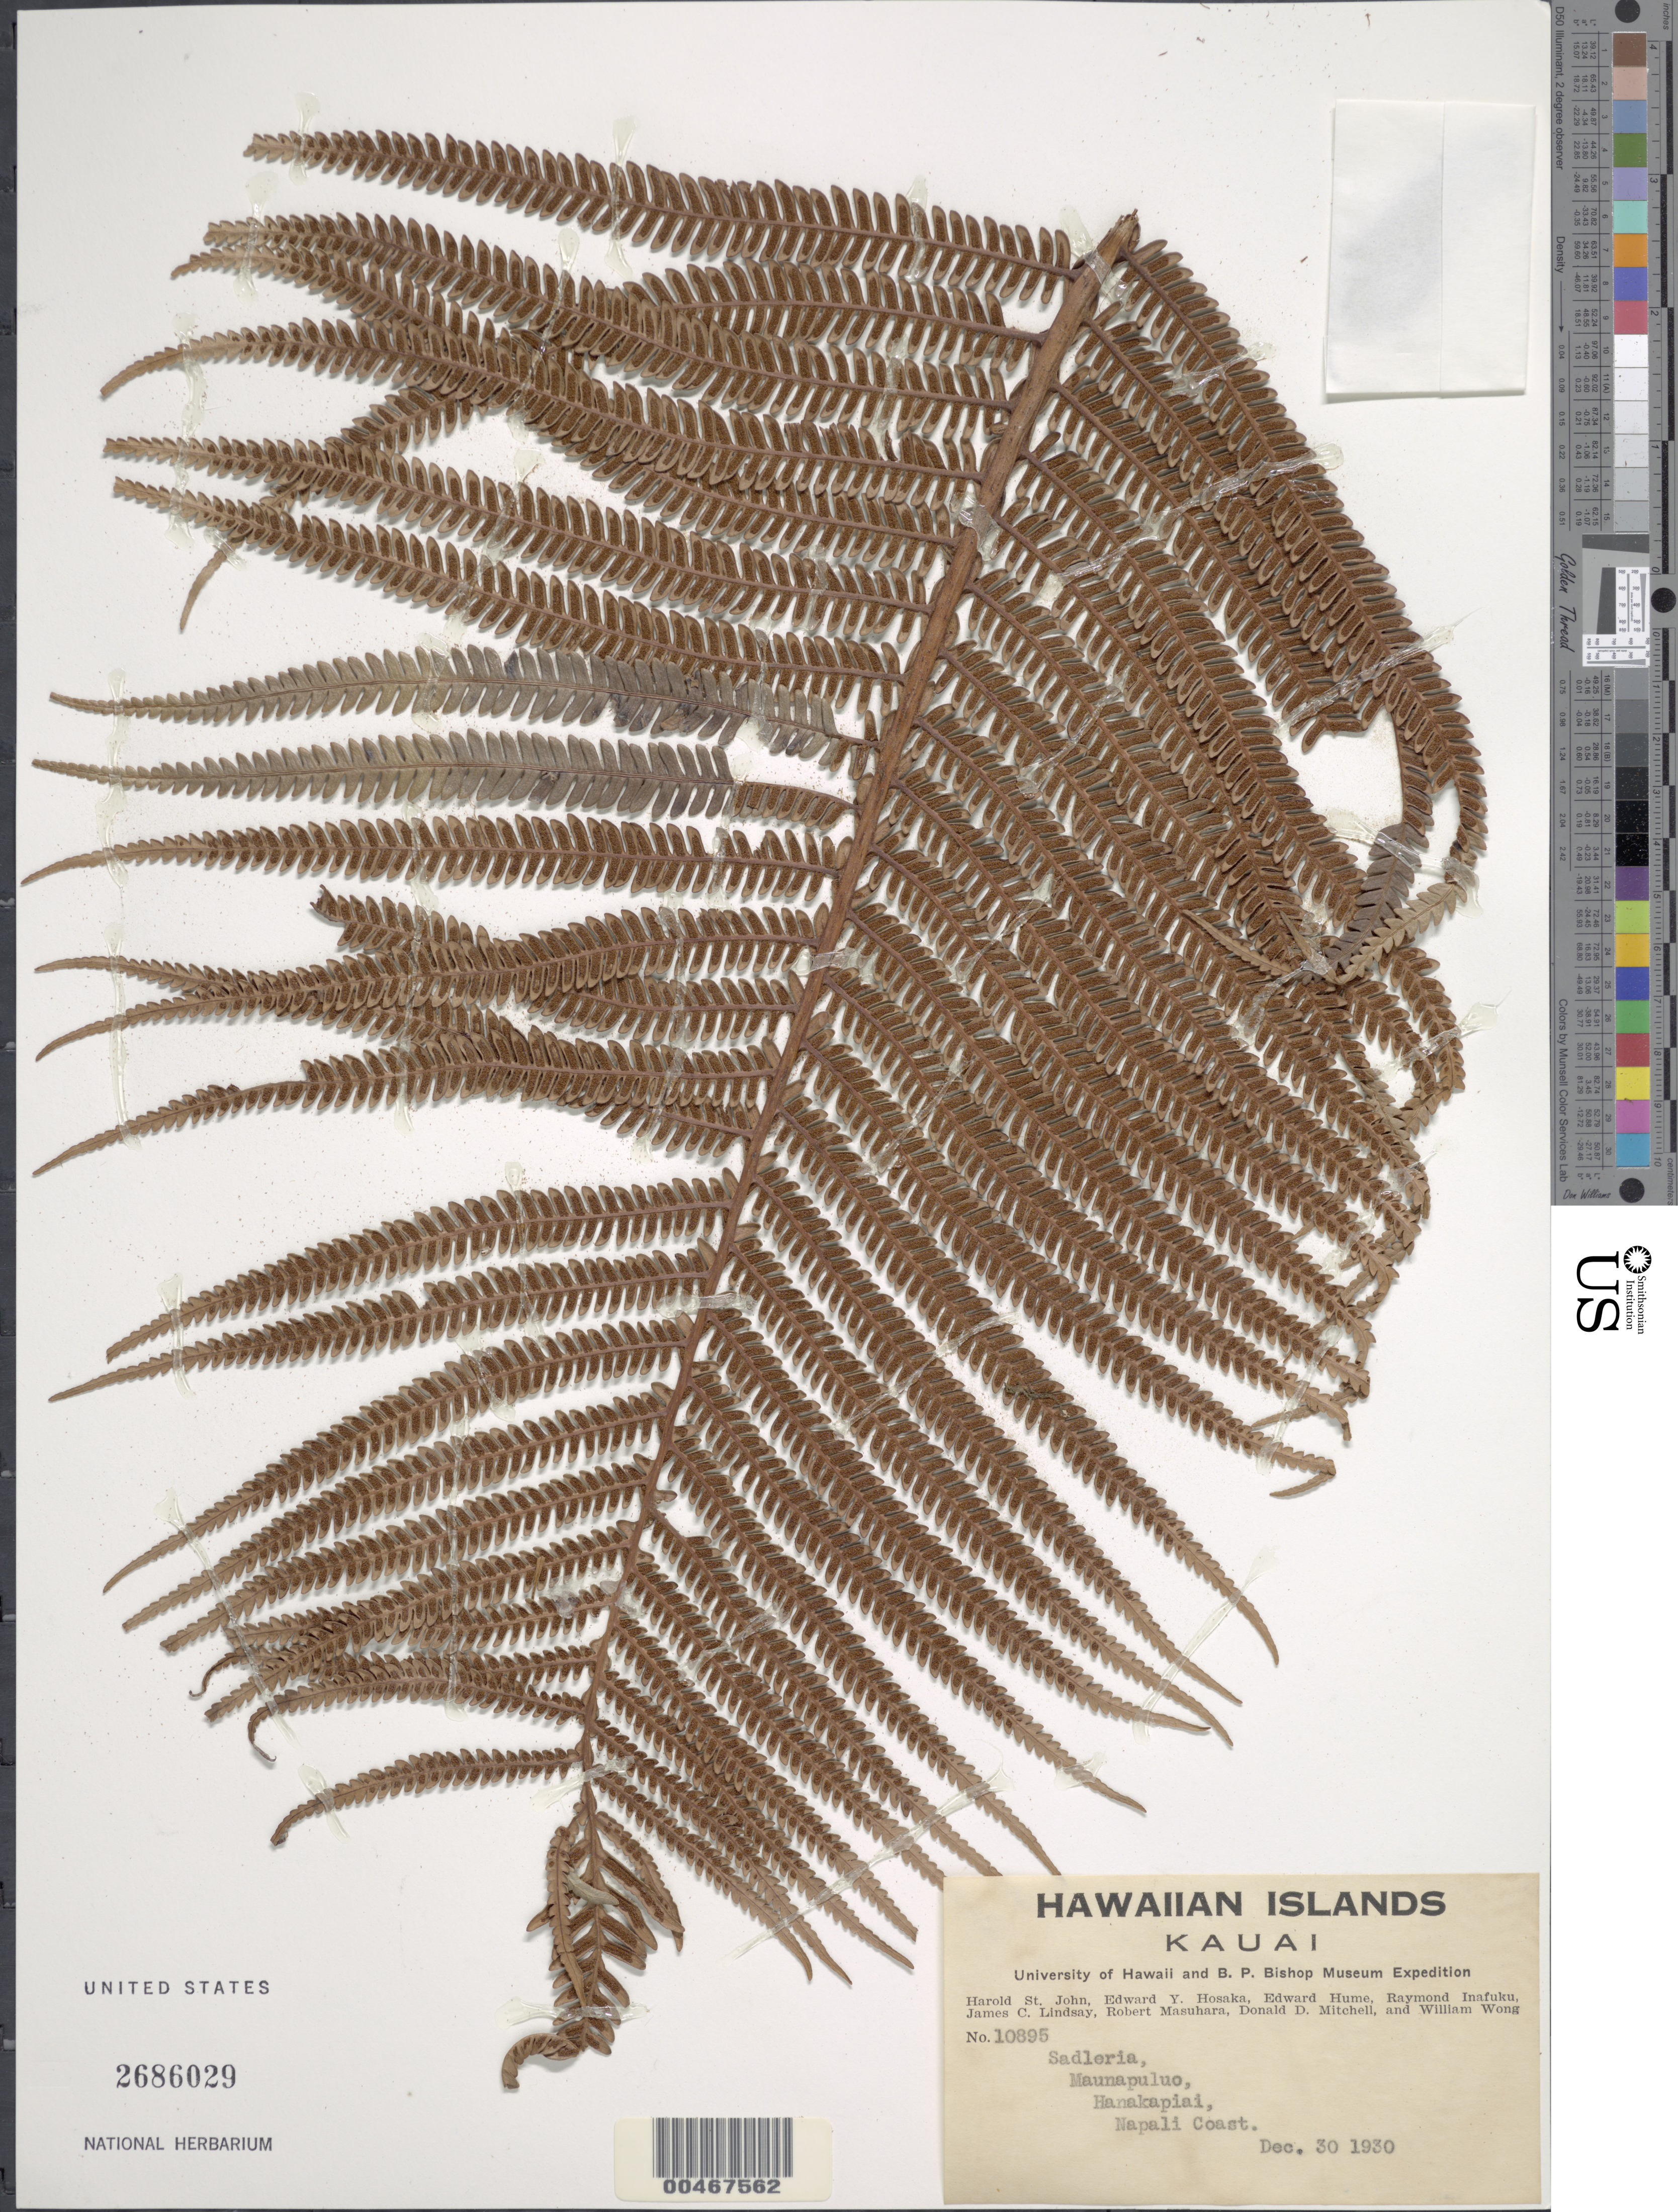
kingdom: Plantae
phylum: Tracheophyta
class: Polypodiopsida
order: Polypodiales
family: Blechnaceae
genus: Sadleria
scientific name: Sadleria cyatheoides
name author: Kaulf.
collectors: H. St. John, E. Y. Hosaka, E. Hume & R. Inafuku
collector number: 10895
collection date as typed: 30 Dec 1930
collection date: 1930-12-30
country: United States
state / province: Hawaii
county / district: Kauai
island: Kaua'i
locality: Maunapuluo, Hanakapiai, Napali Coast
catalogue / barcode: US 2686029